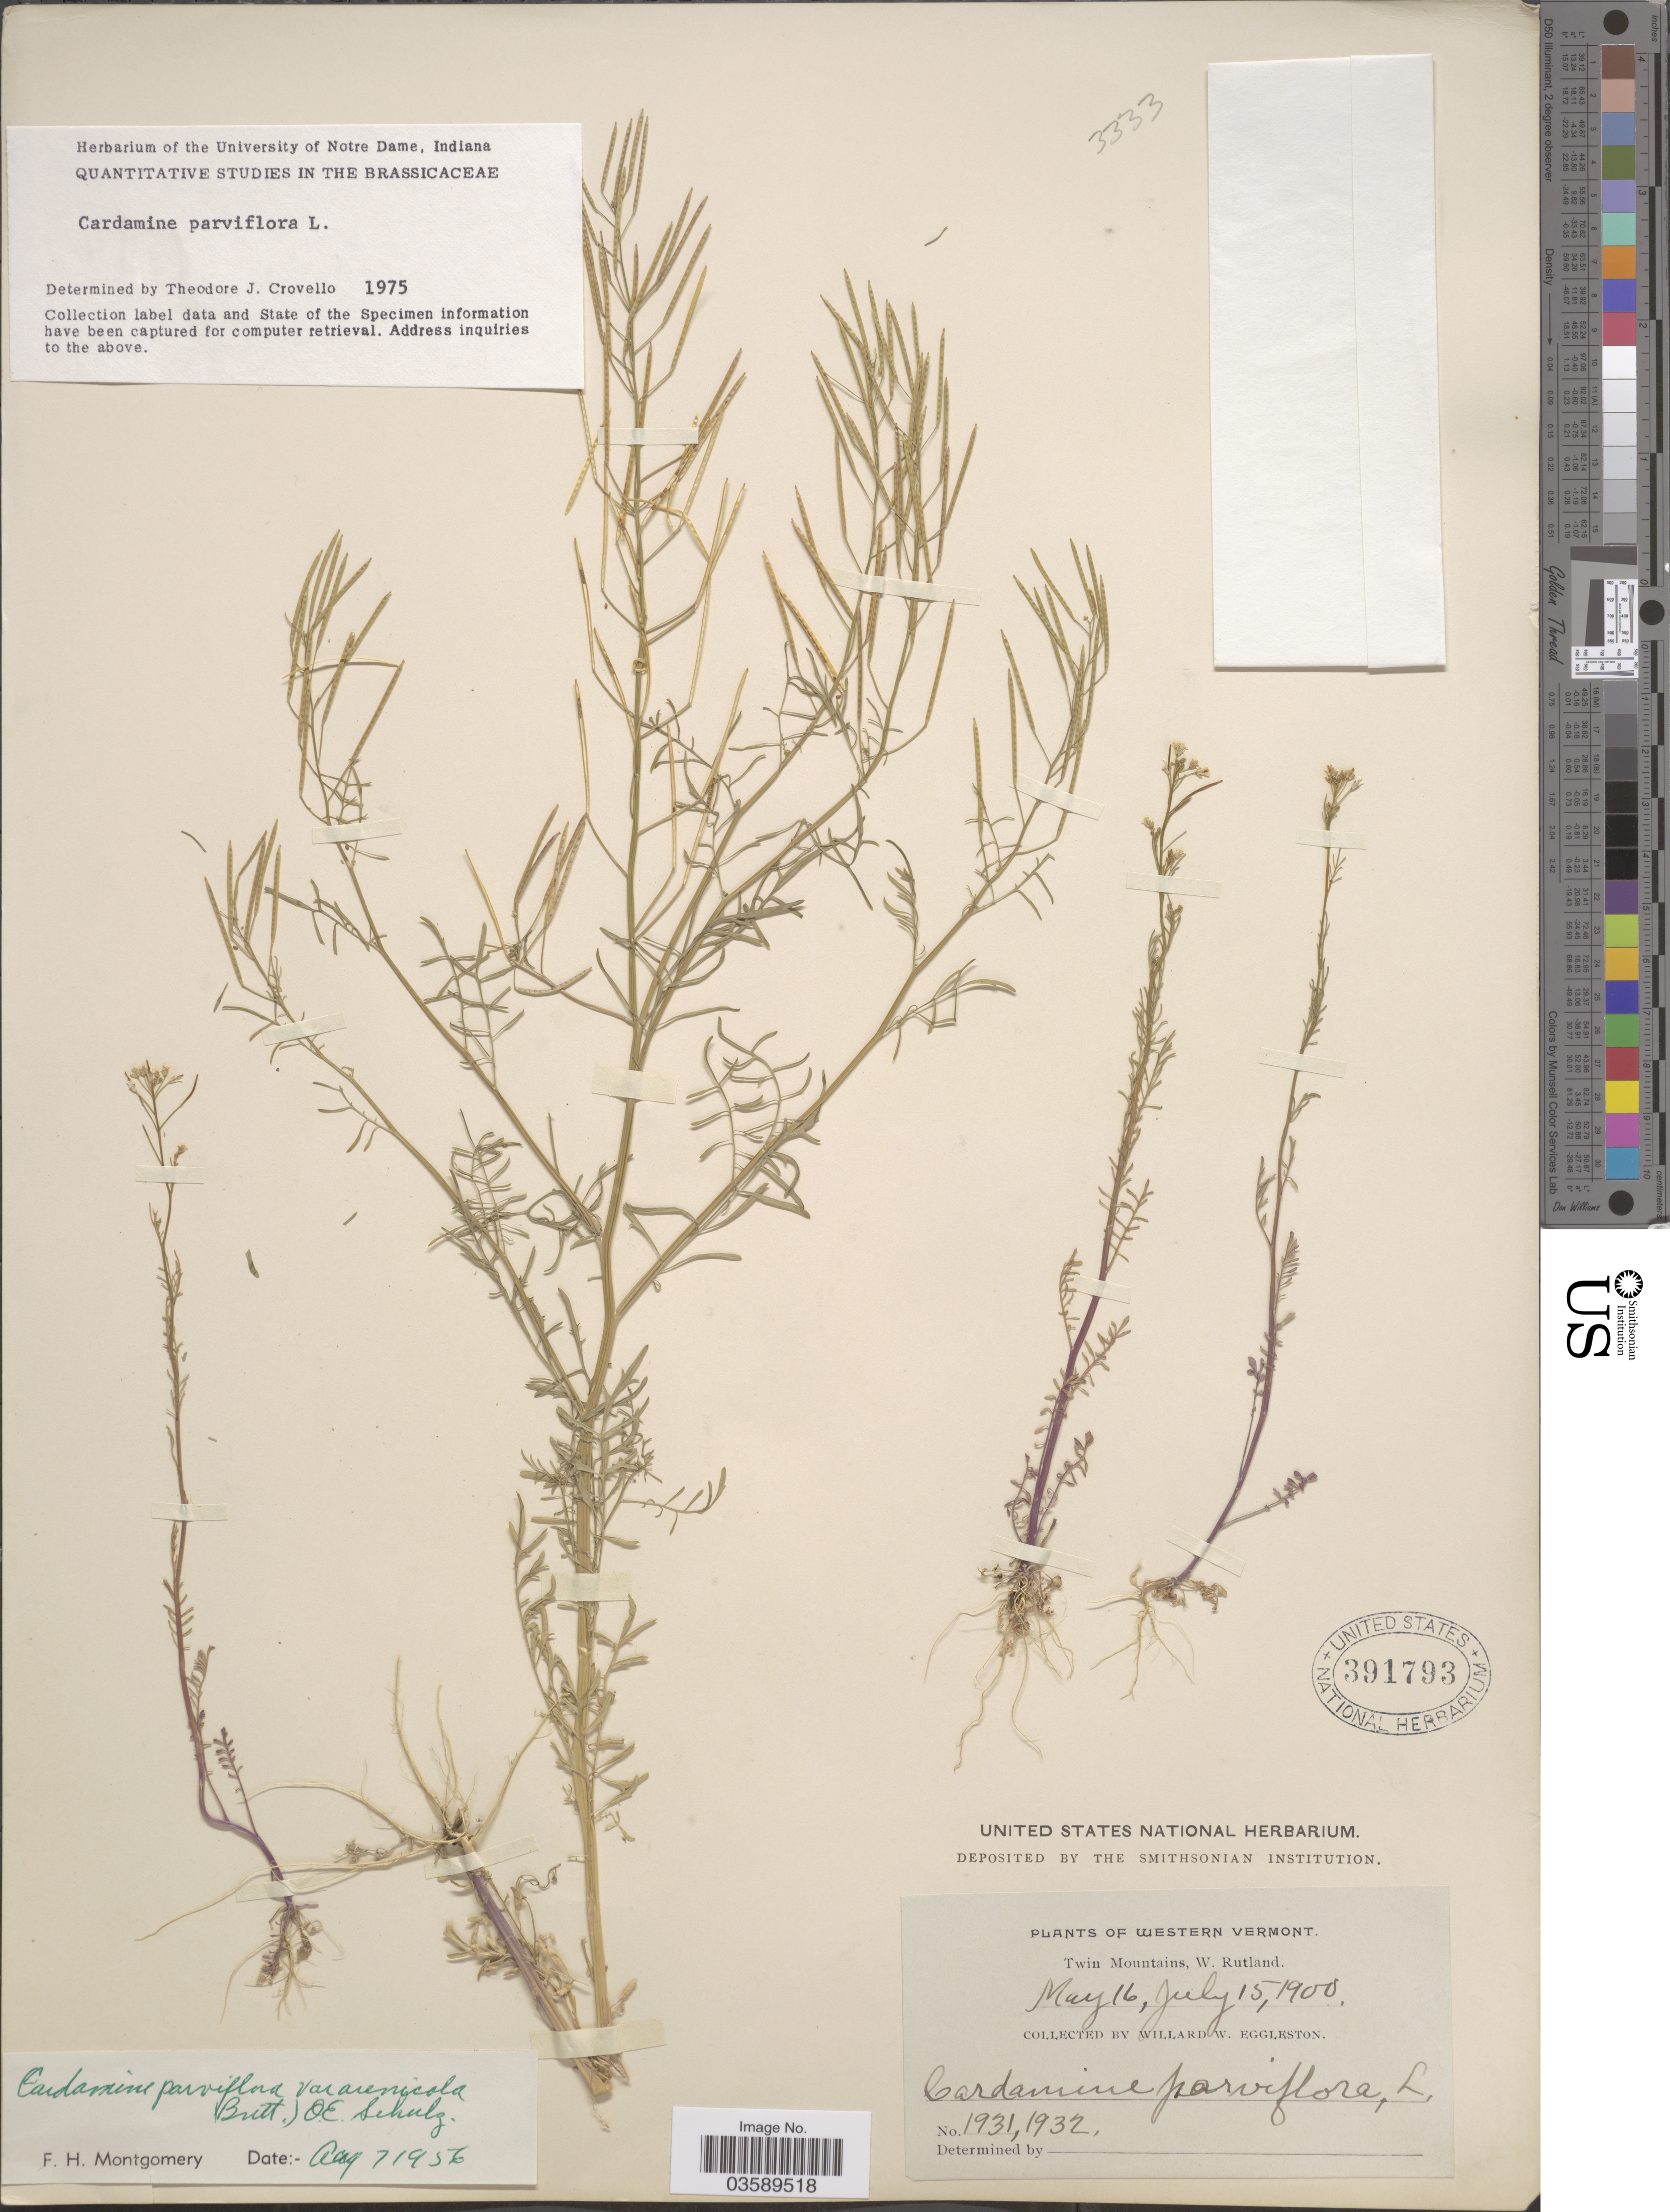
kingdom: Plantae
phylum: Tracheophyta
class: Magnoliopsida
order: Brassicales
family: Brassicaceae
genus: Cardamine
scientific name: Cardamine parviflora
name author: L.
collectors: W. W. Eggleston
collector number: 1931/1932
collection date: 1900-05-16/1900-07-15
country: United States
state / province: Vermont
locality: Western Vermont. Twin Mountains, W. Rutland.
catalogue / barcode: US 391793